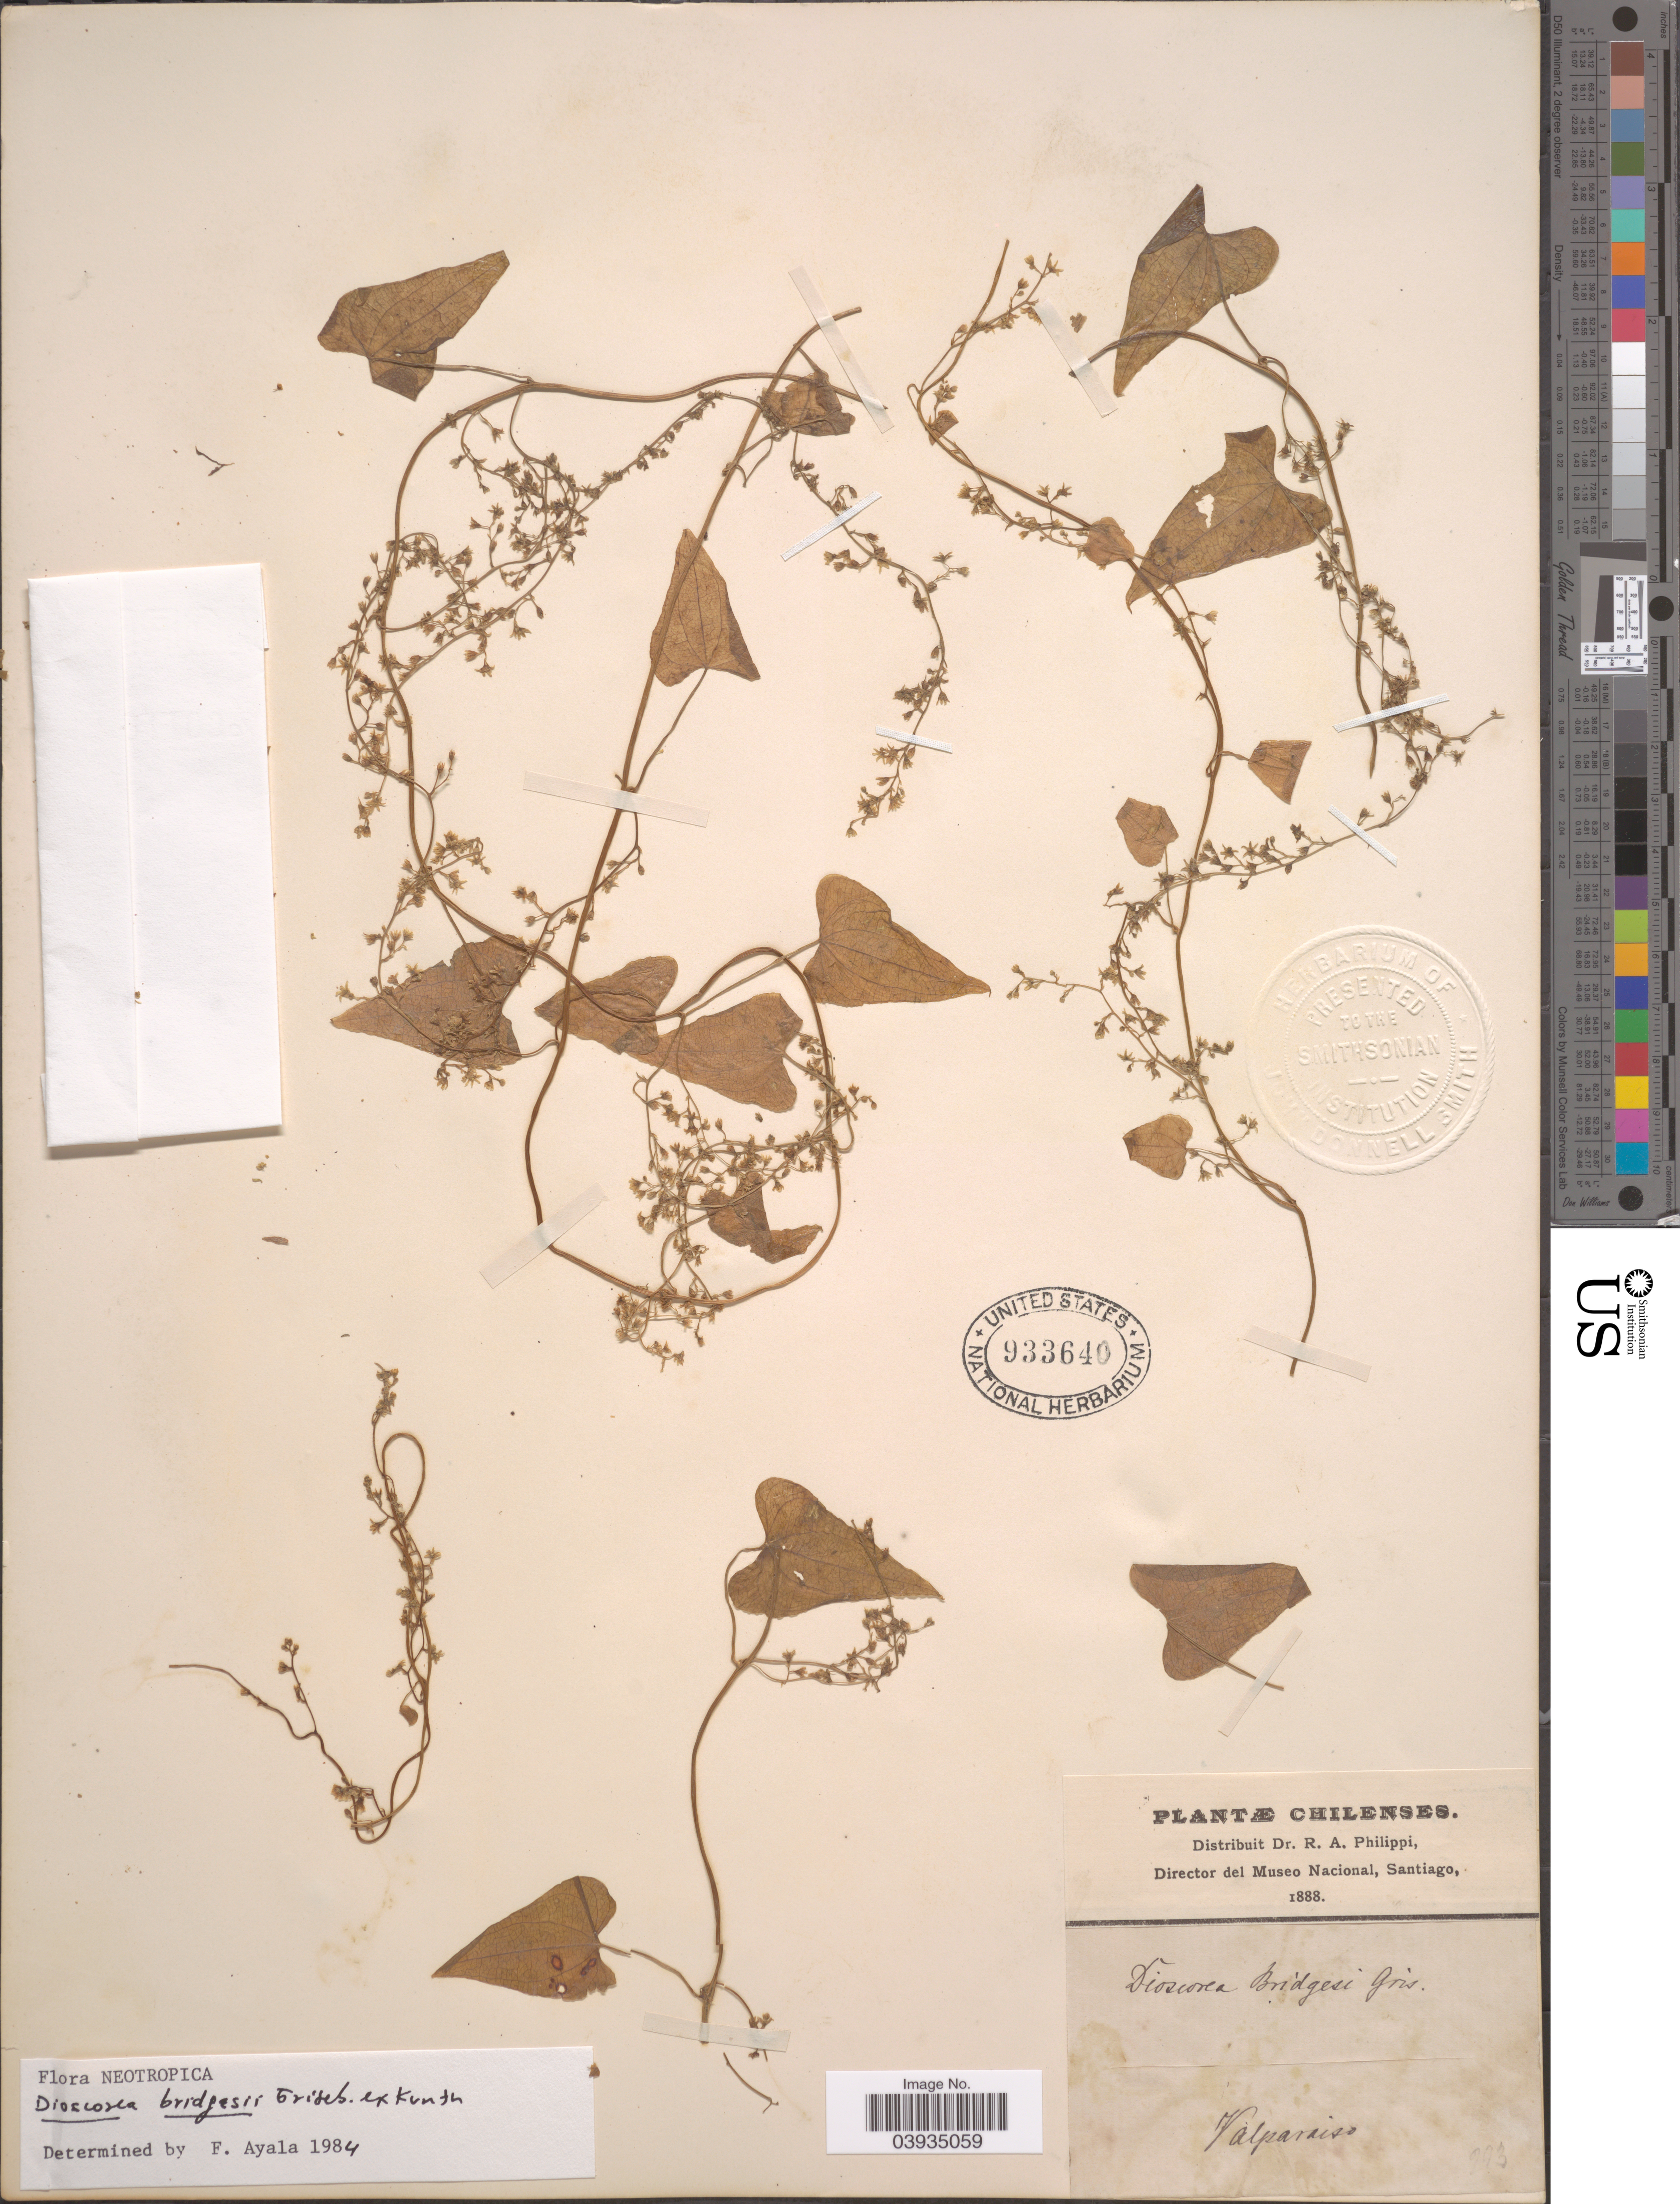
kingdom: Plantae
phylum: Tracheophyta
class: Liliopsida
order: Dioscoreales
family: Dioscoreaceae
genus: Dioscorea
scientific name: Dioscorea bridgesii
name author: Griseb. & Kunth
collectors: ex. herb. R.A. Philippi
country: Chile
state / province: Valparaíso (V)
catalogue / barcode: US 933640